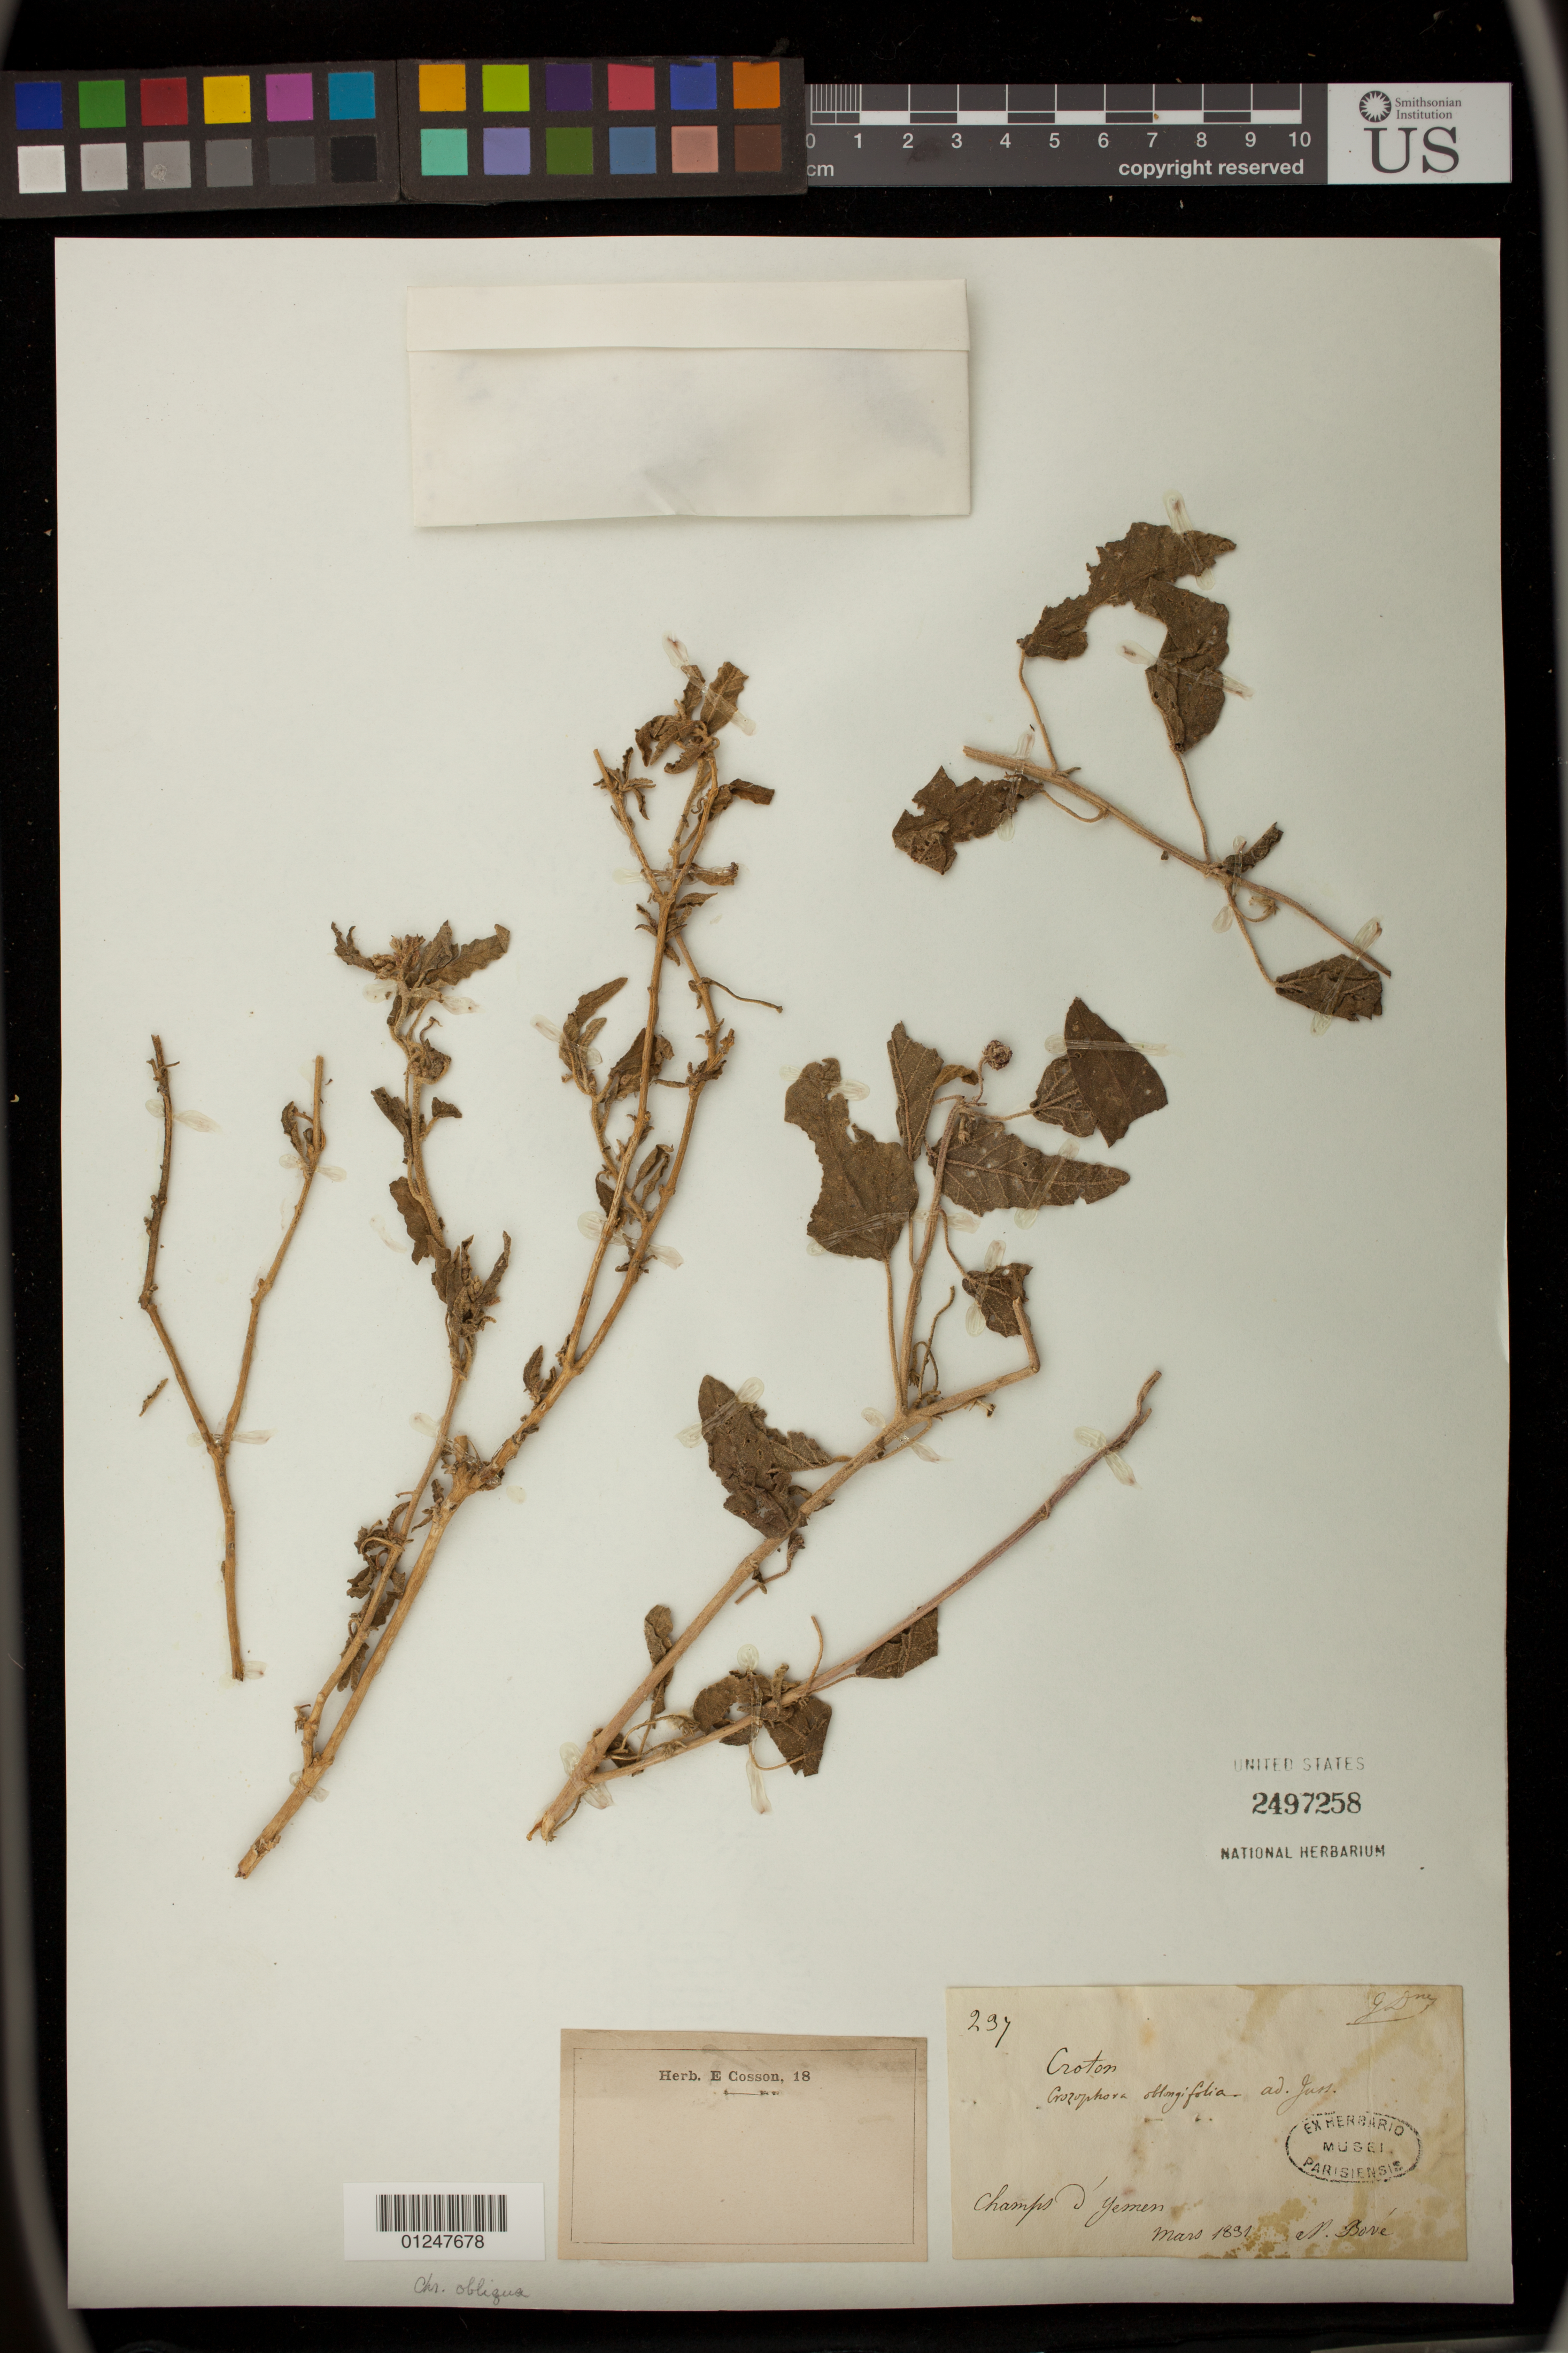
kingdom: Plantae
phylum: Tracheophyta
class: Magnoliopsida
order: Malpighiales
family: Euphorbiaceae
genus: Chrozophora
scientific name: Chrozophora oblongifolia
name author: (Delile) A. Juss.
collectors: N. Bové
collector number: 237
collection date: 1891-03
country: Yemen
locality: Champs d'Yemen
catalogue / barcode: US 2497258